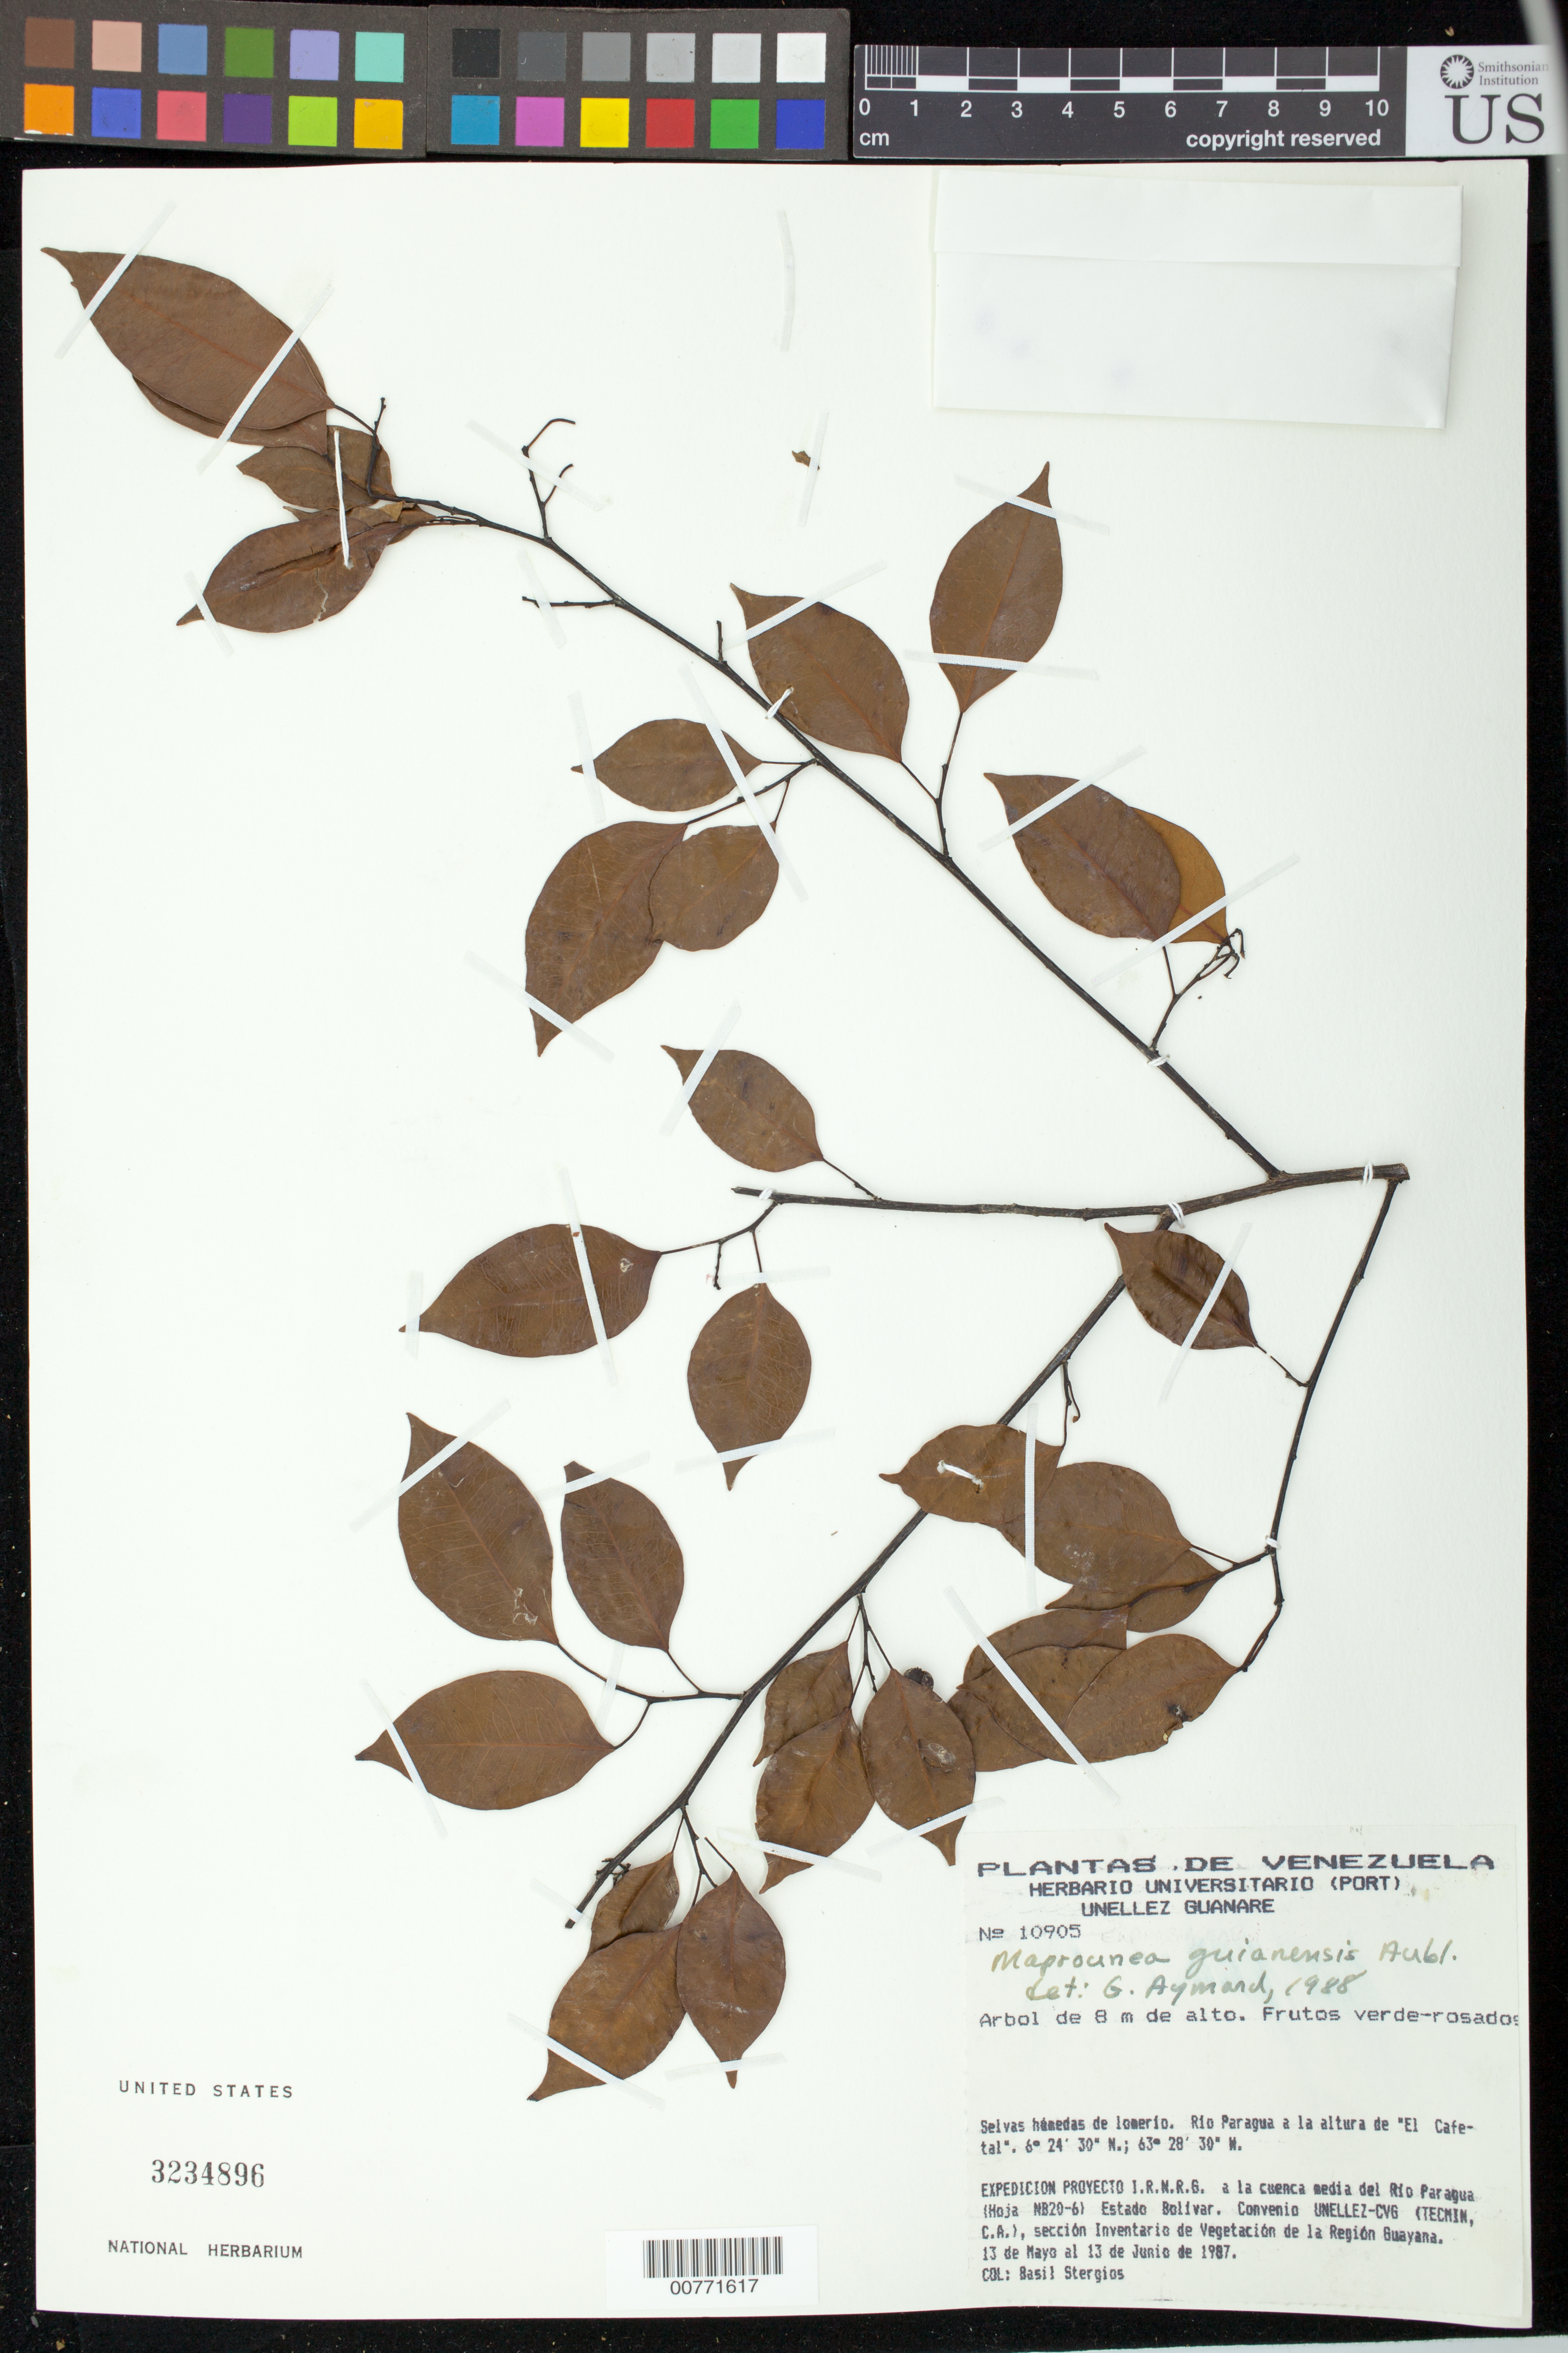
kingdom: Plantae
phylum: Tracheophyta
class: Magnoliopsida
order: Malpighiales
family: Euphorbiaceae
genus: Maprounea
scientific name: Maprounea guianensis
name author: Aubl.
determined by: Aymard C., G. A., (PORT), Univ. Nac. Exp. de los Llanos Ezequiel Zamora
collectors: B. G. Stergios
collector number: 10905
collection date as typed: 13-May-87 to 13-Jun-87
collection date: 1987-05-13/1987-06-13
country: Venezuela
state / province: Bolívar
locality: Río Paragua, El Cafetal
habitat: Selvas húmedas de lomerio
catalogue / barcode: US 3234896